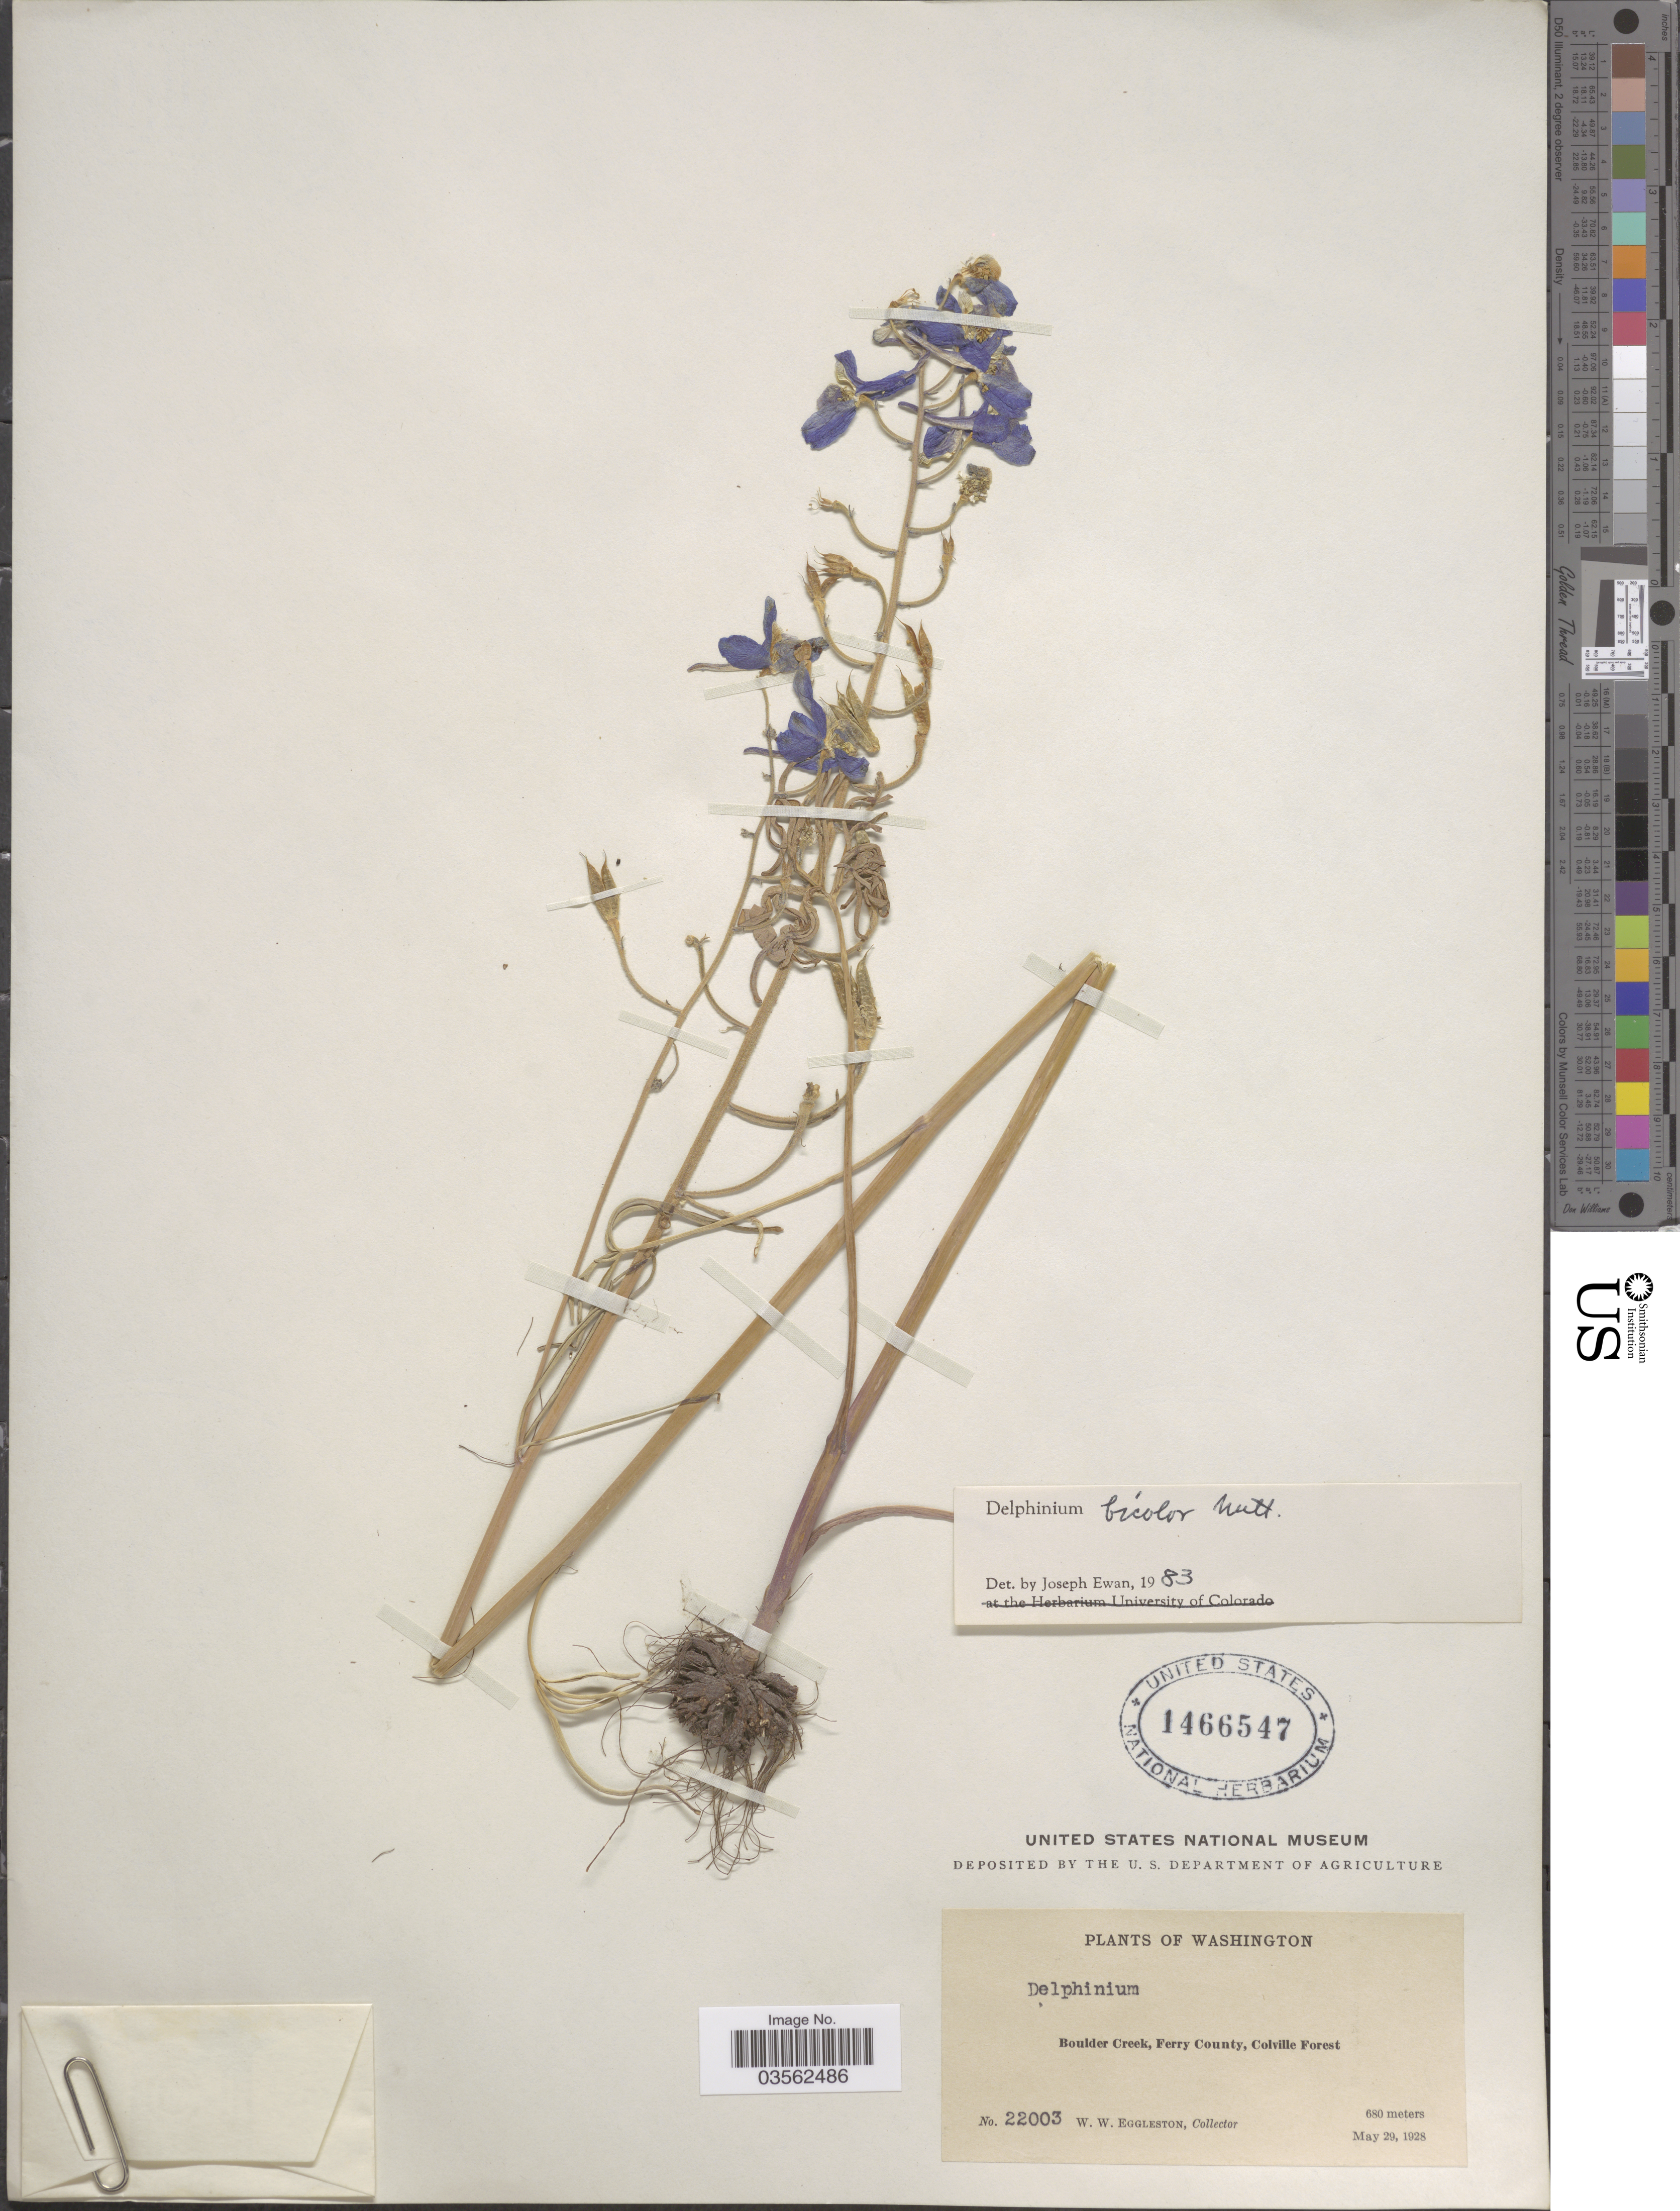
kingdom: Plantae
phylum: Tracheophyta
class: Magnoliopsida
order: Ranunculales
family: Ranunculaceae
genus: Delphinium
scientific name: Delphinium bicolor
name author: Nutt.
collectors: W. W. Eggleston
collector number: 22003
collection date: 1928-05-29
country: United States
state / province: Washington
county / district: Ferry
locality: Boulder Creek, Ferry County, Colville Forest.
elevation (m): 680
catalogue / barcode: US 1466547